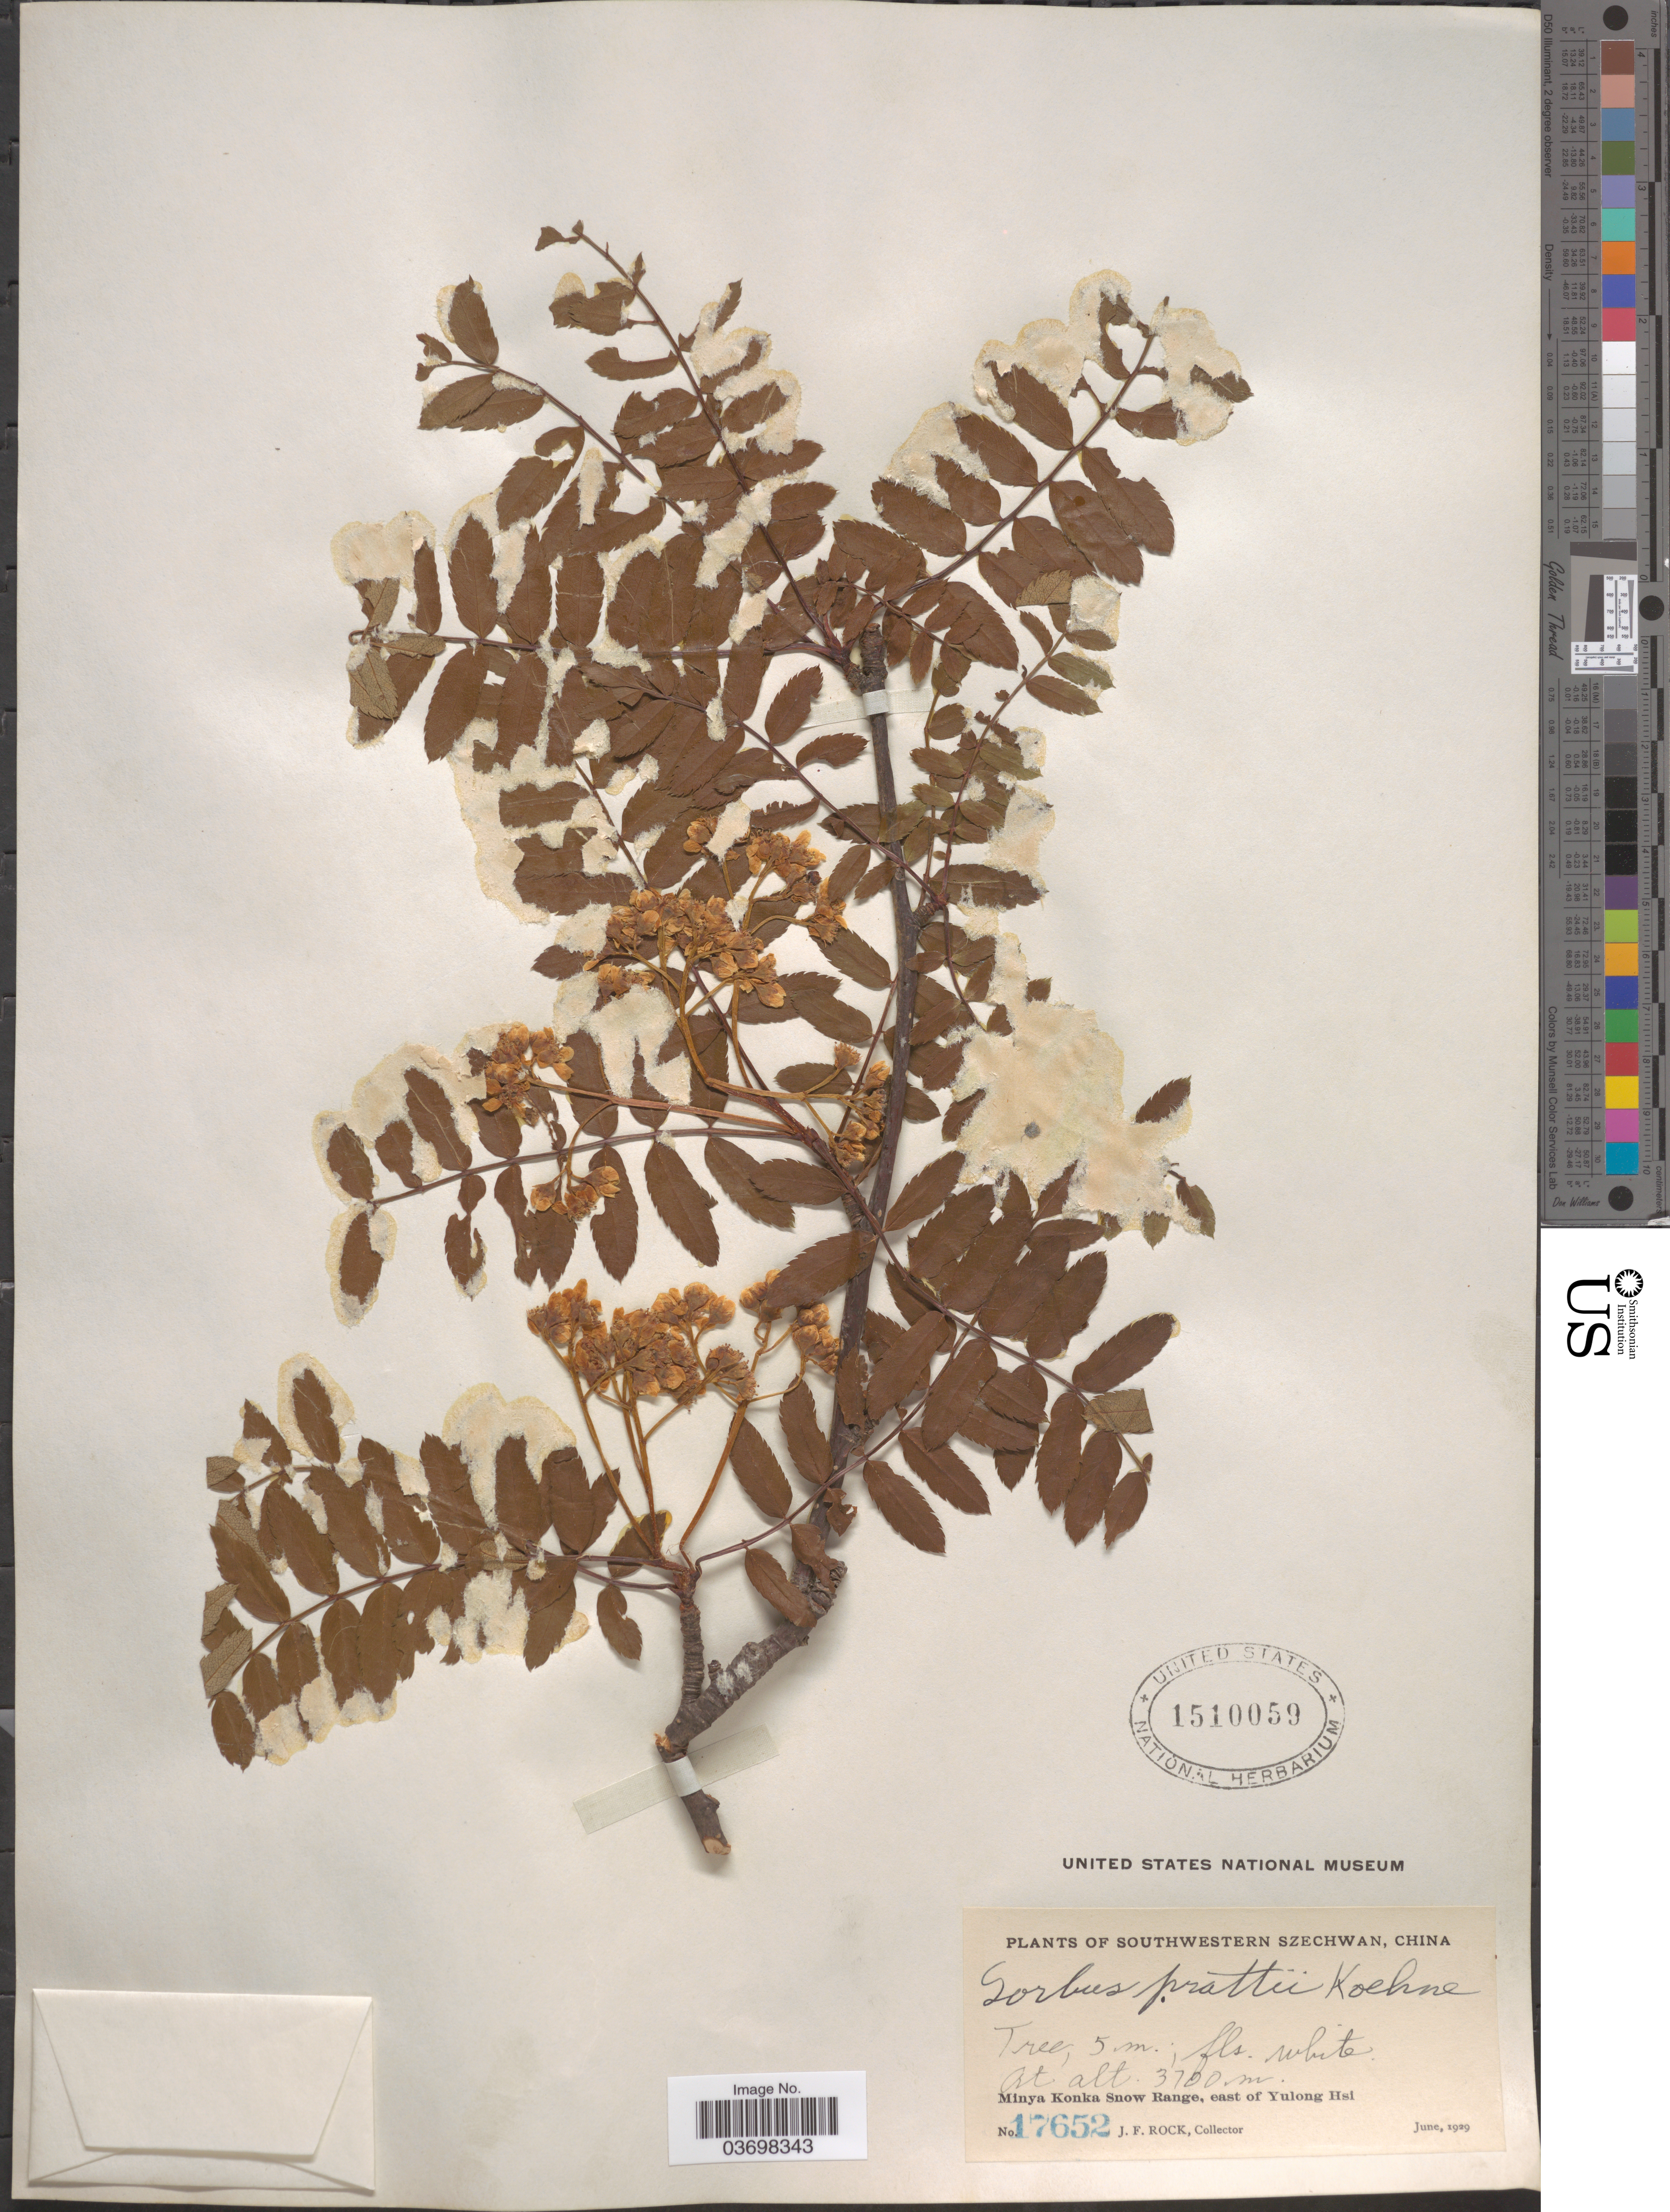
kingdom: Plantae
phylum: Tracheophyta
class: Magnoliopsida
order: Rosales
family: Rosaceae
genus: Sorbus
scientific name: Sorbus prattii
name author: Koehne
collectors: J. Rock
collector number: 17652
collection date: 1929-06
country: China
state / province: Sichuan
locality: Southwestern Szechwan. Minya Konka Snow Range, east of Yulong Hsi.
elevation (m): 3700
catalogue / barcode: US 1510059